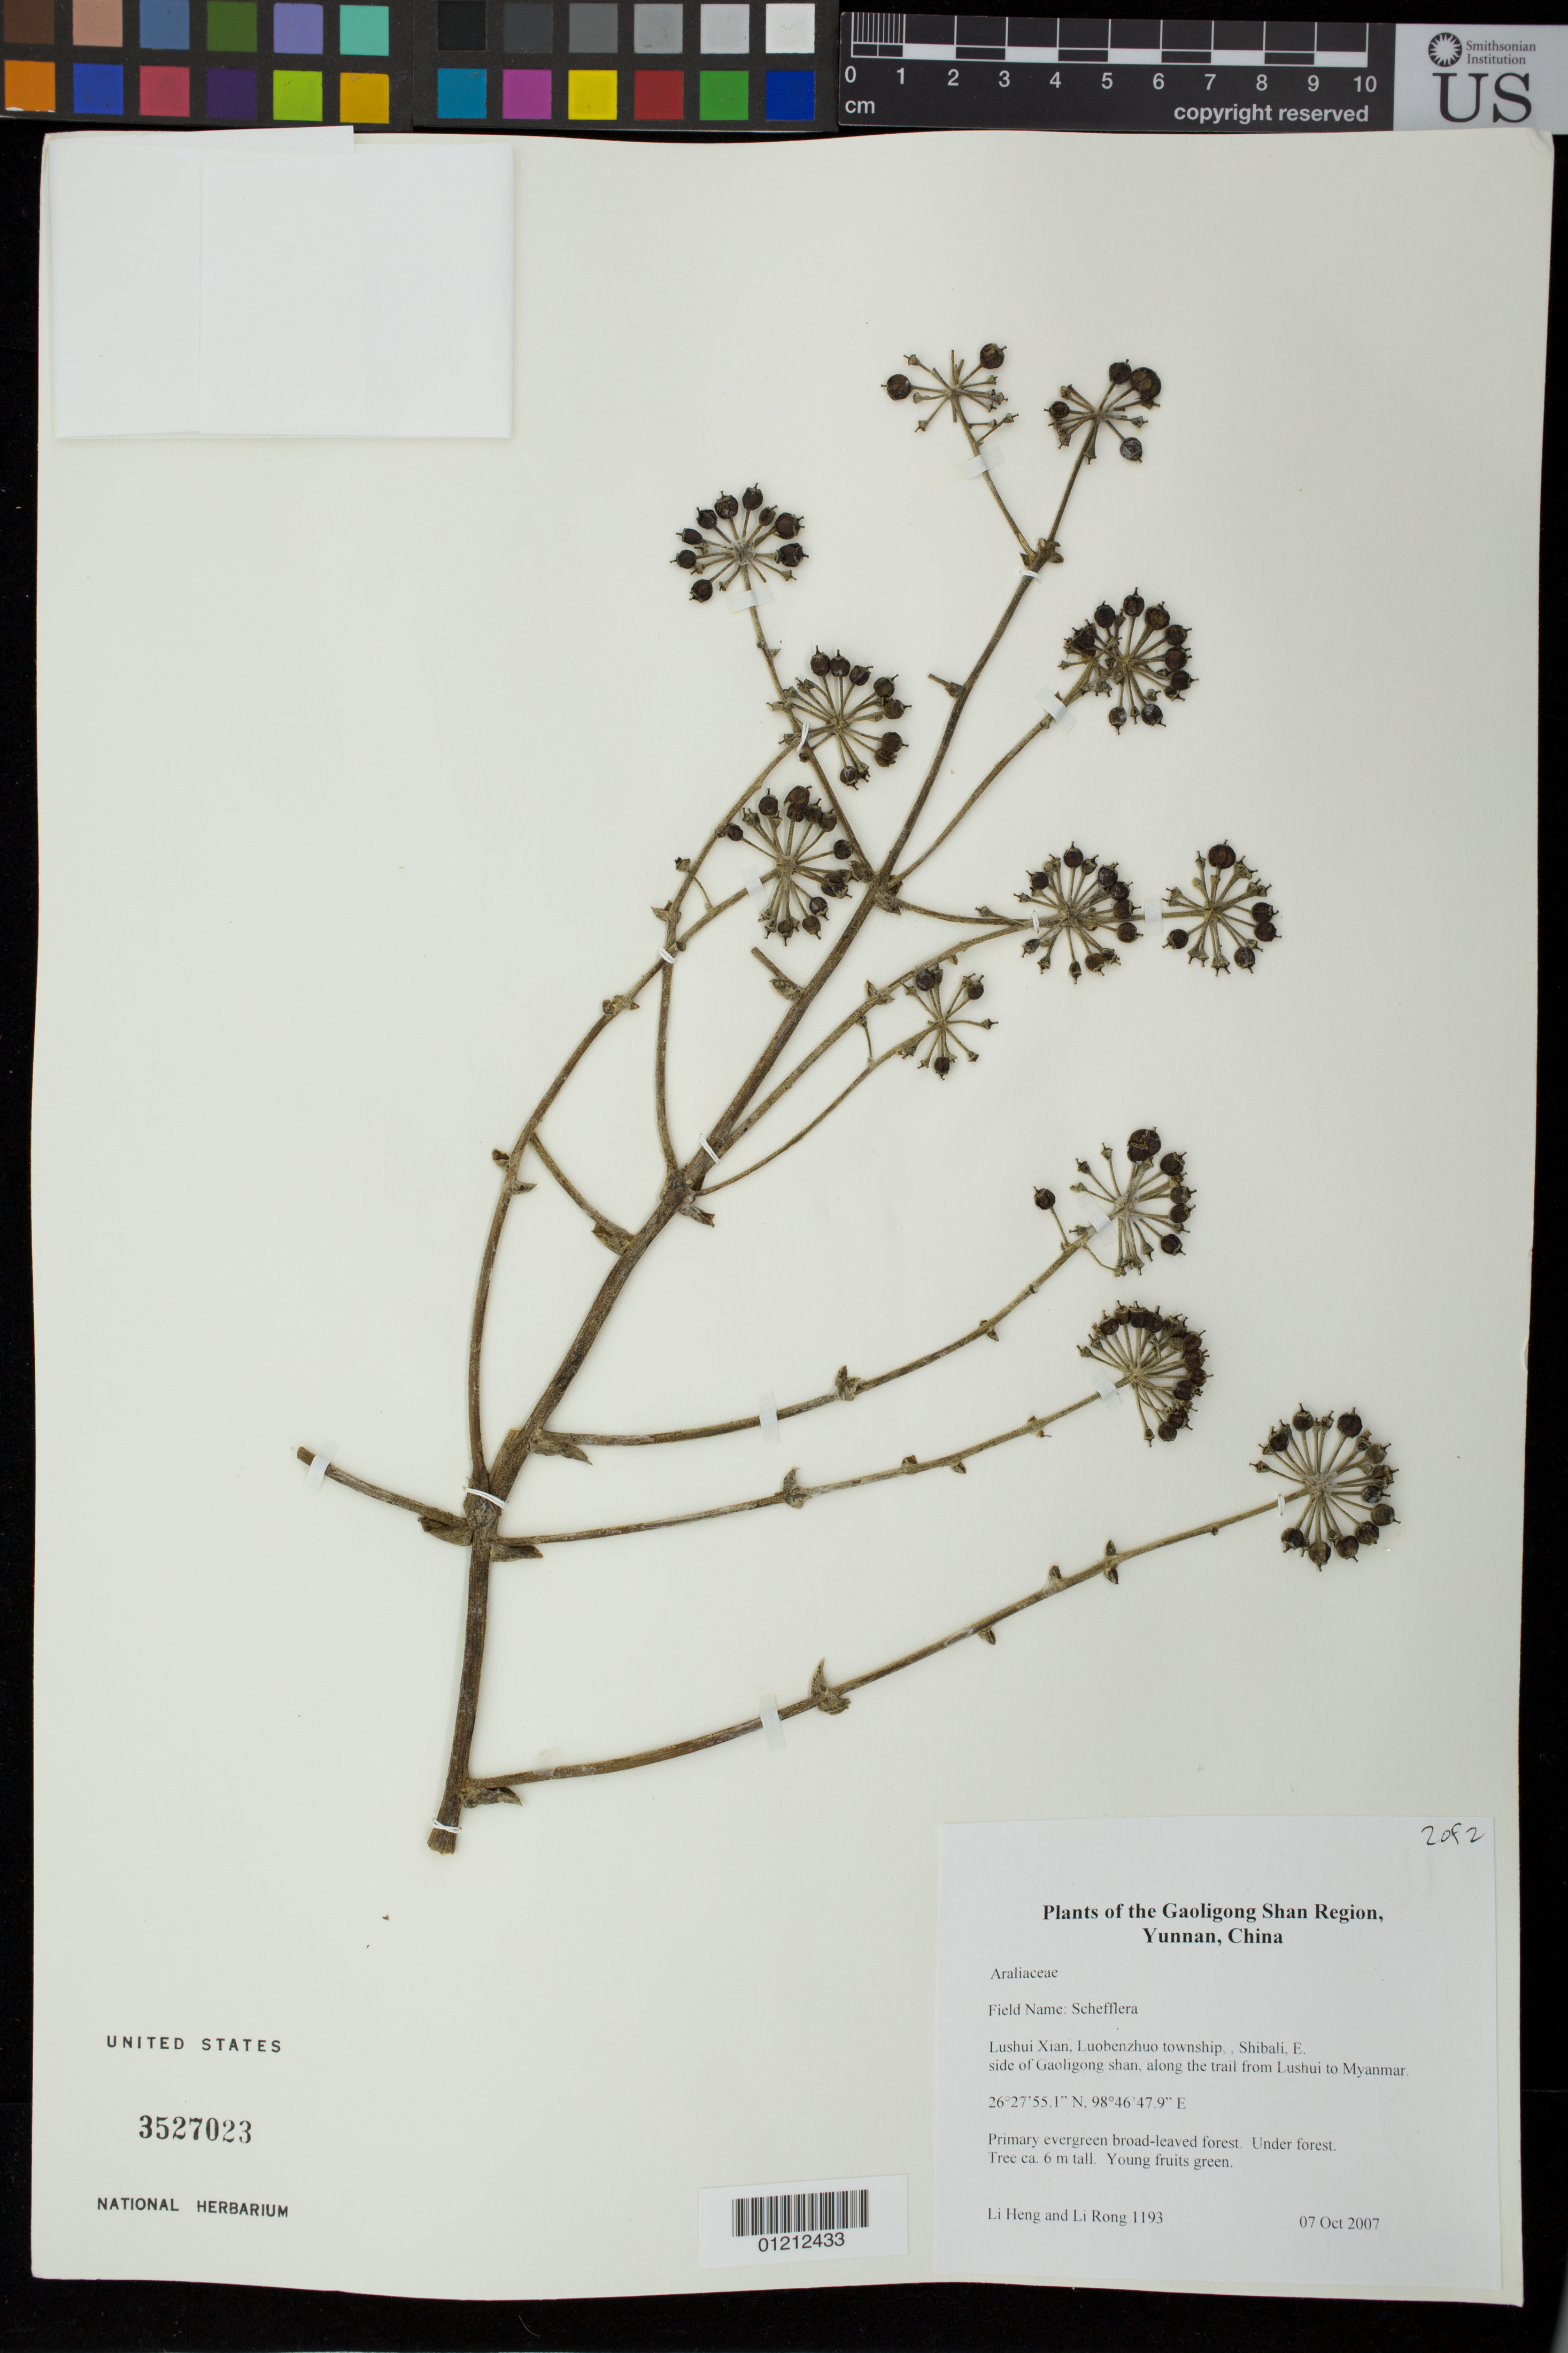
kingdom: Plantae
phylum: Tracheophyta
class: Magnoliopsida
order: Apiales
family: Araliaceae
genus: Schefflera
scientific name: Schefflera sp.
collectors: L. Heng & R. Li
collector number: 1193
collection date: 2007-10-07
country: China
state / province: Yunnan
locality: Lushui Xian, Luobenzhuo township, , Shibali, E side of Gaoligong shan, along the trail from Lushui to Myanmar.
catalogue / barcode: US 3527023